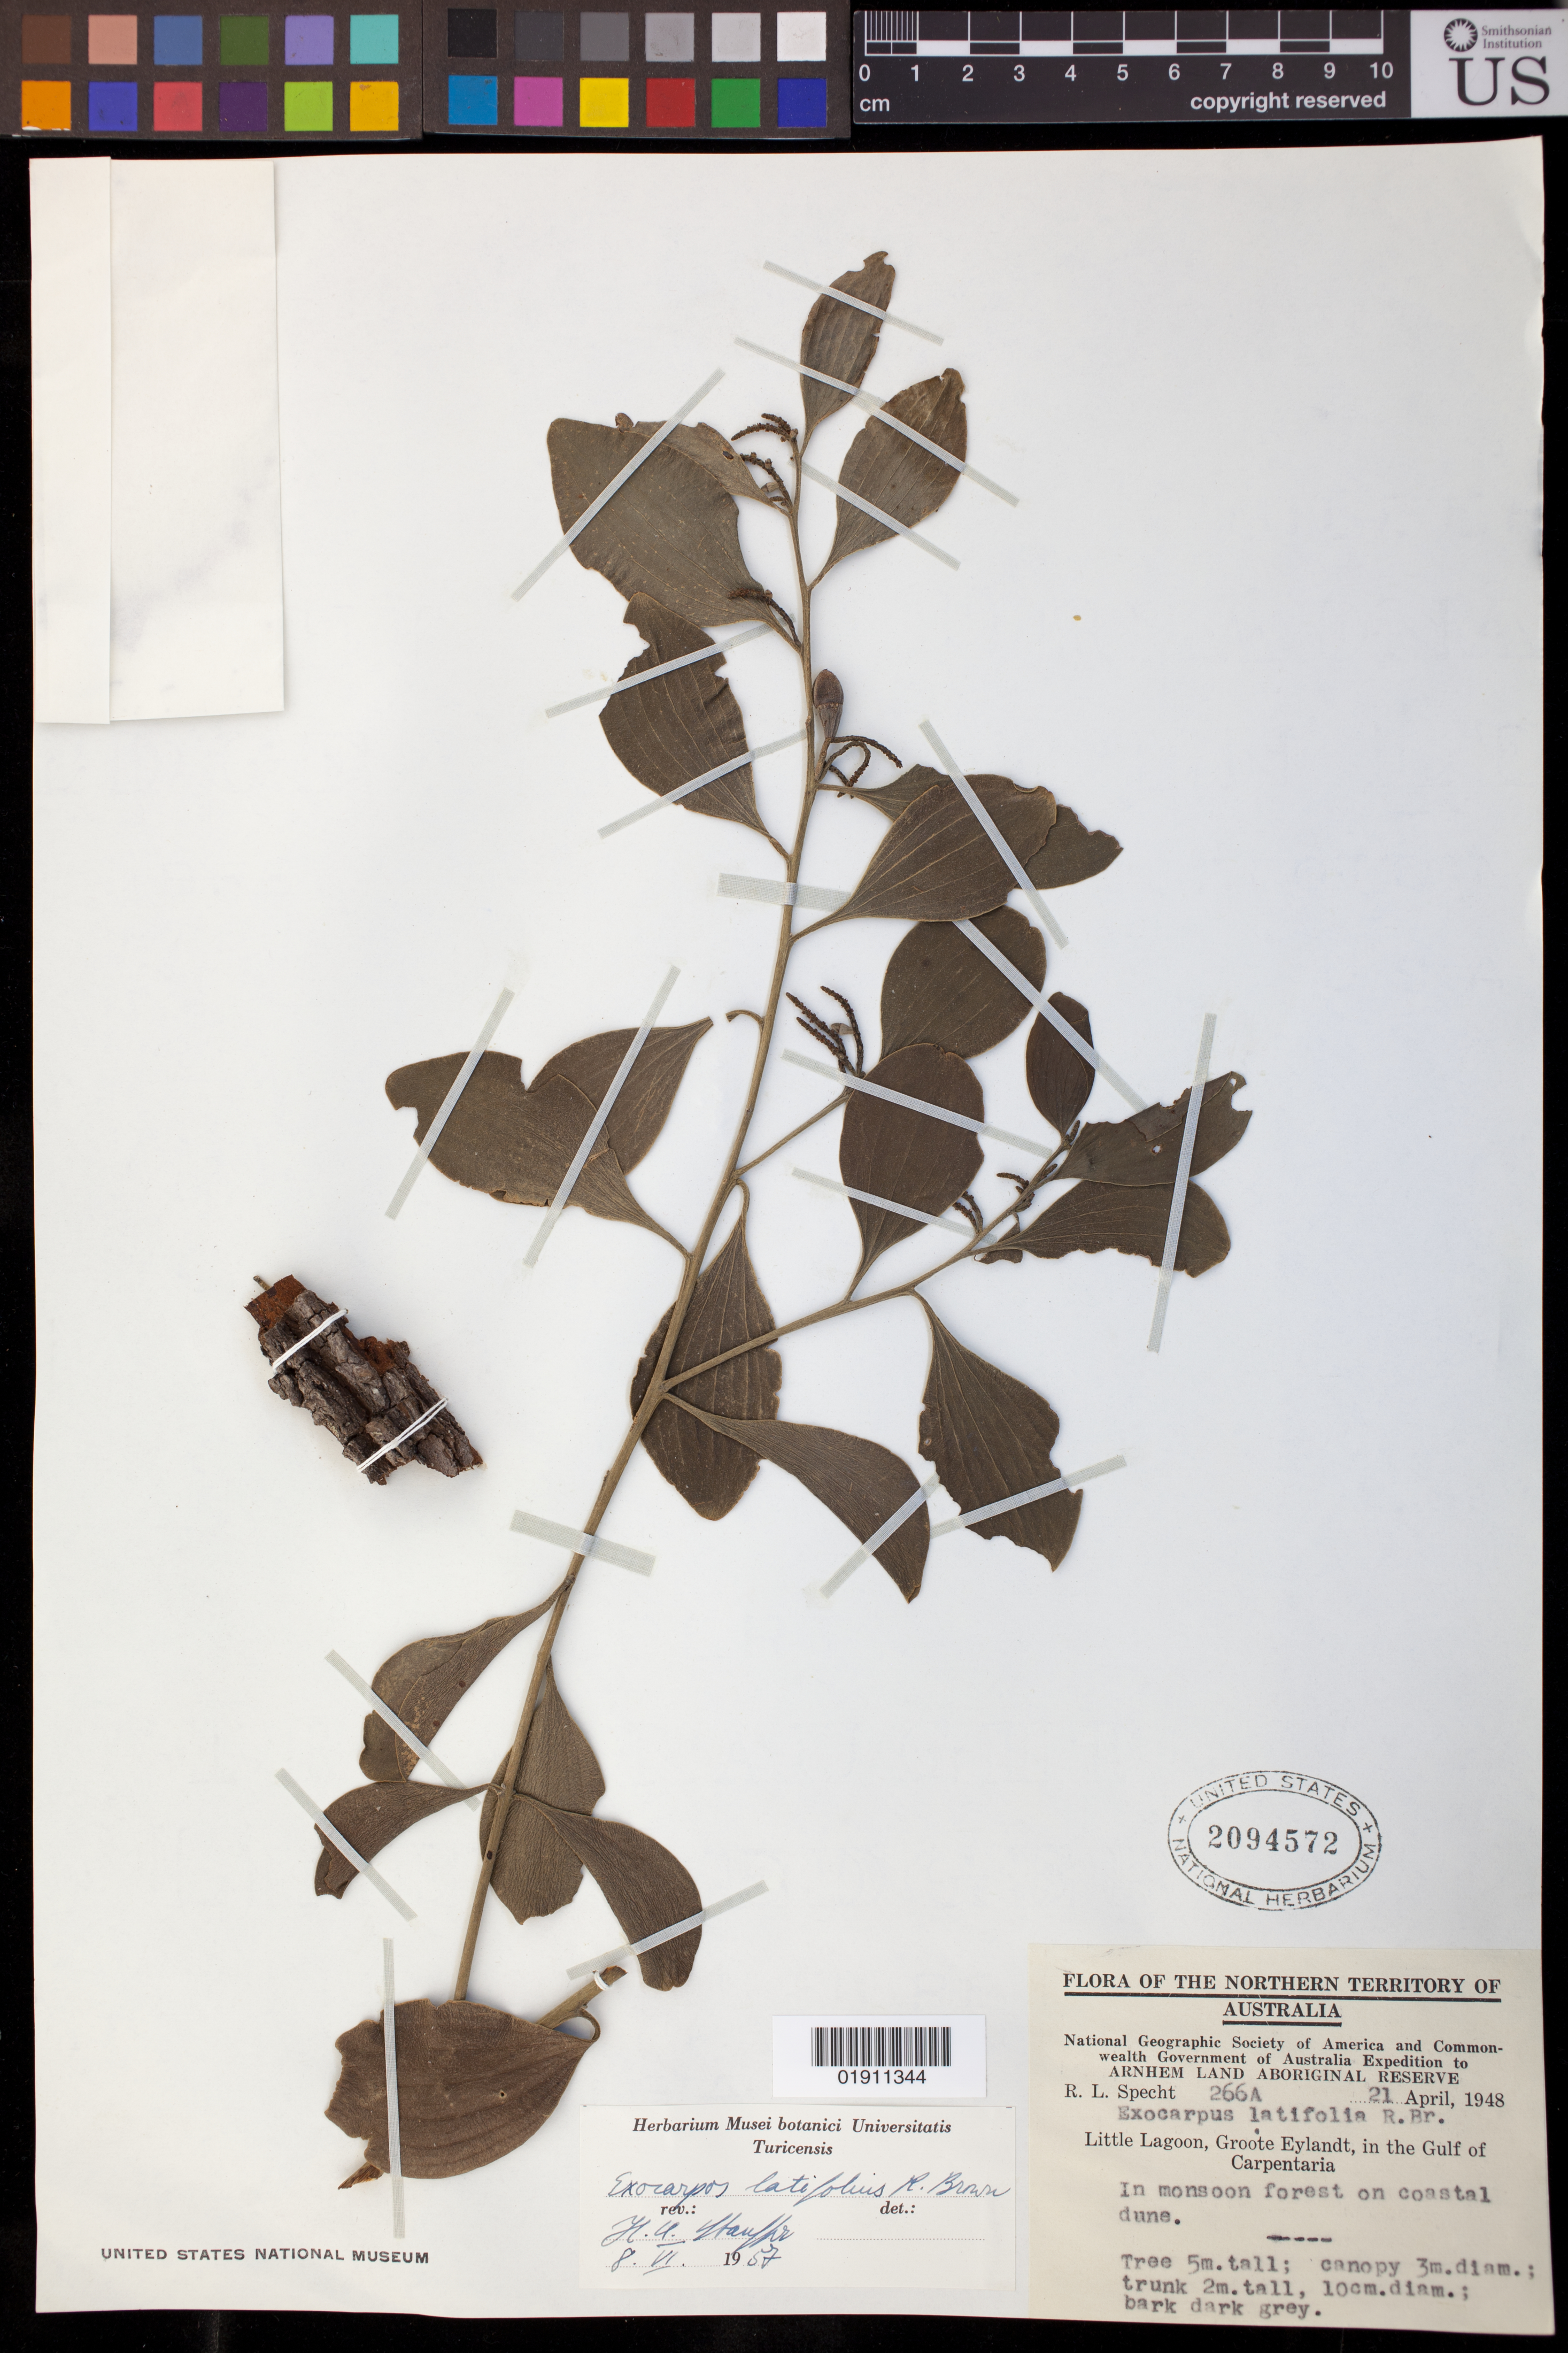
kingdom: Plantae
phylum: Tracheophyta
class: Magnoliopsida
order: Santalales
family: Santalaceae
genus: Exocarpos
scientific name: Exocarpos latifolius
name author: R. Br.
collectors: R. L. Specht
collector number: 266A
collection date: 1948-04-21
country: Australia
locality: Little Lagoon, Groote Eylandt, in the Gulf of Carpentaria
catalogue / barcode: US 2094572